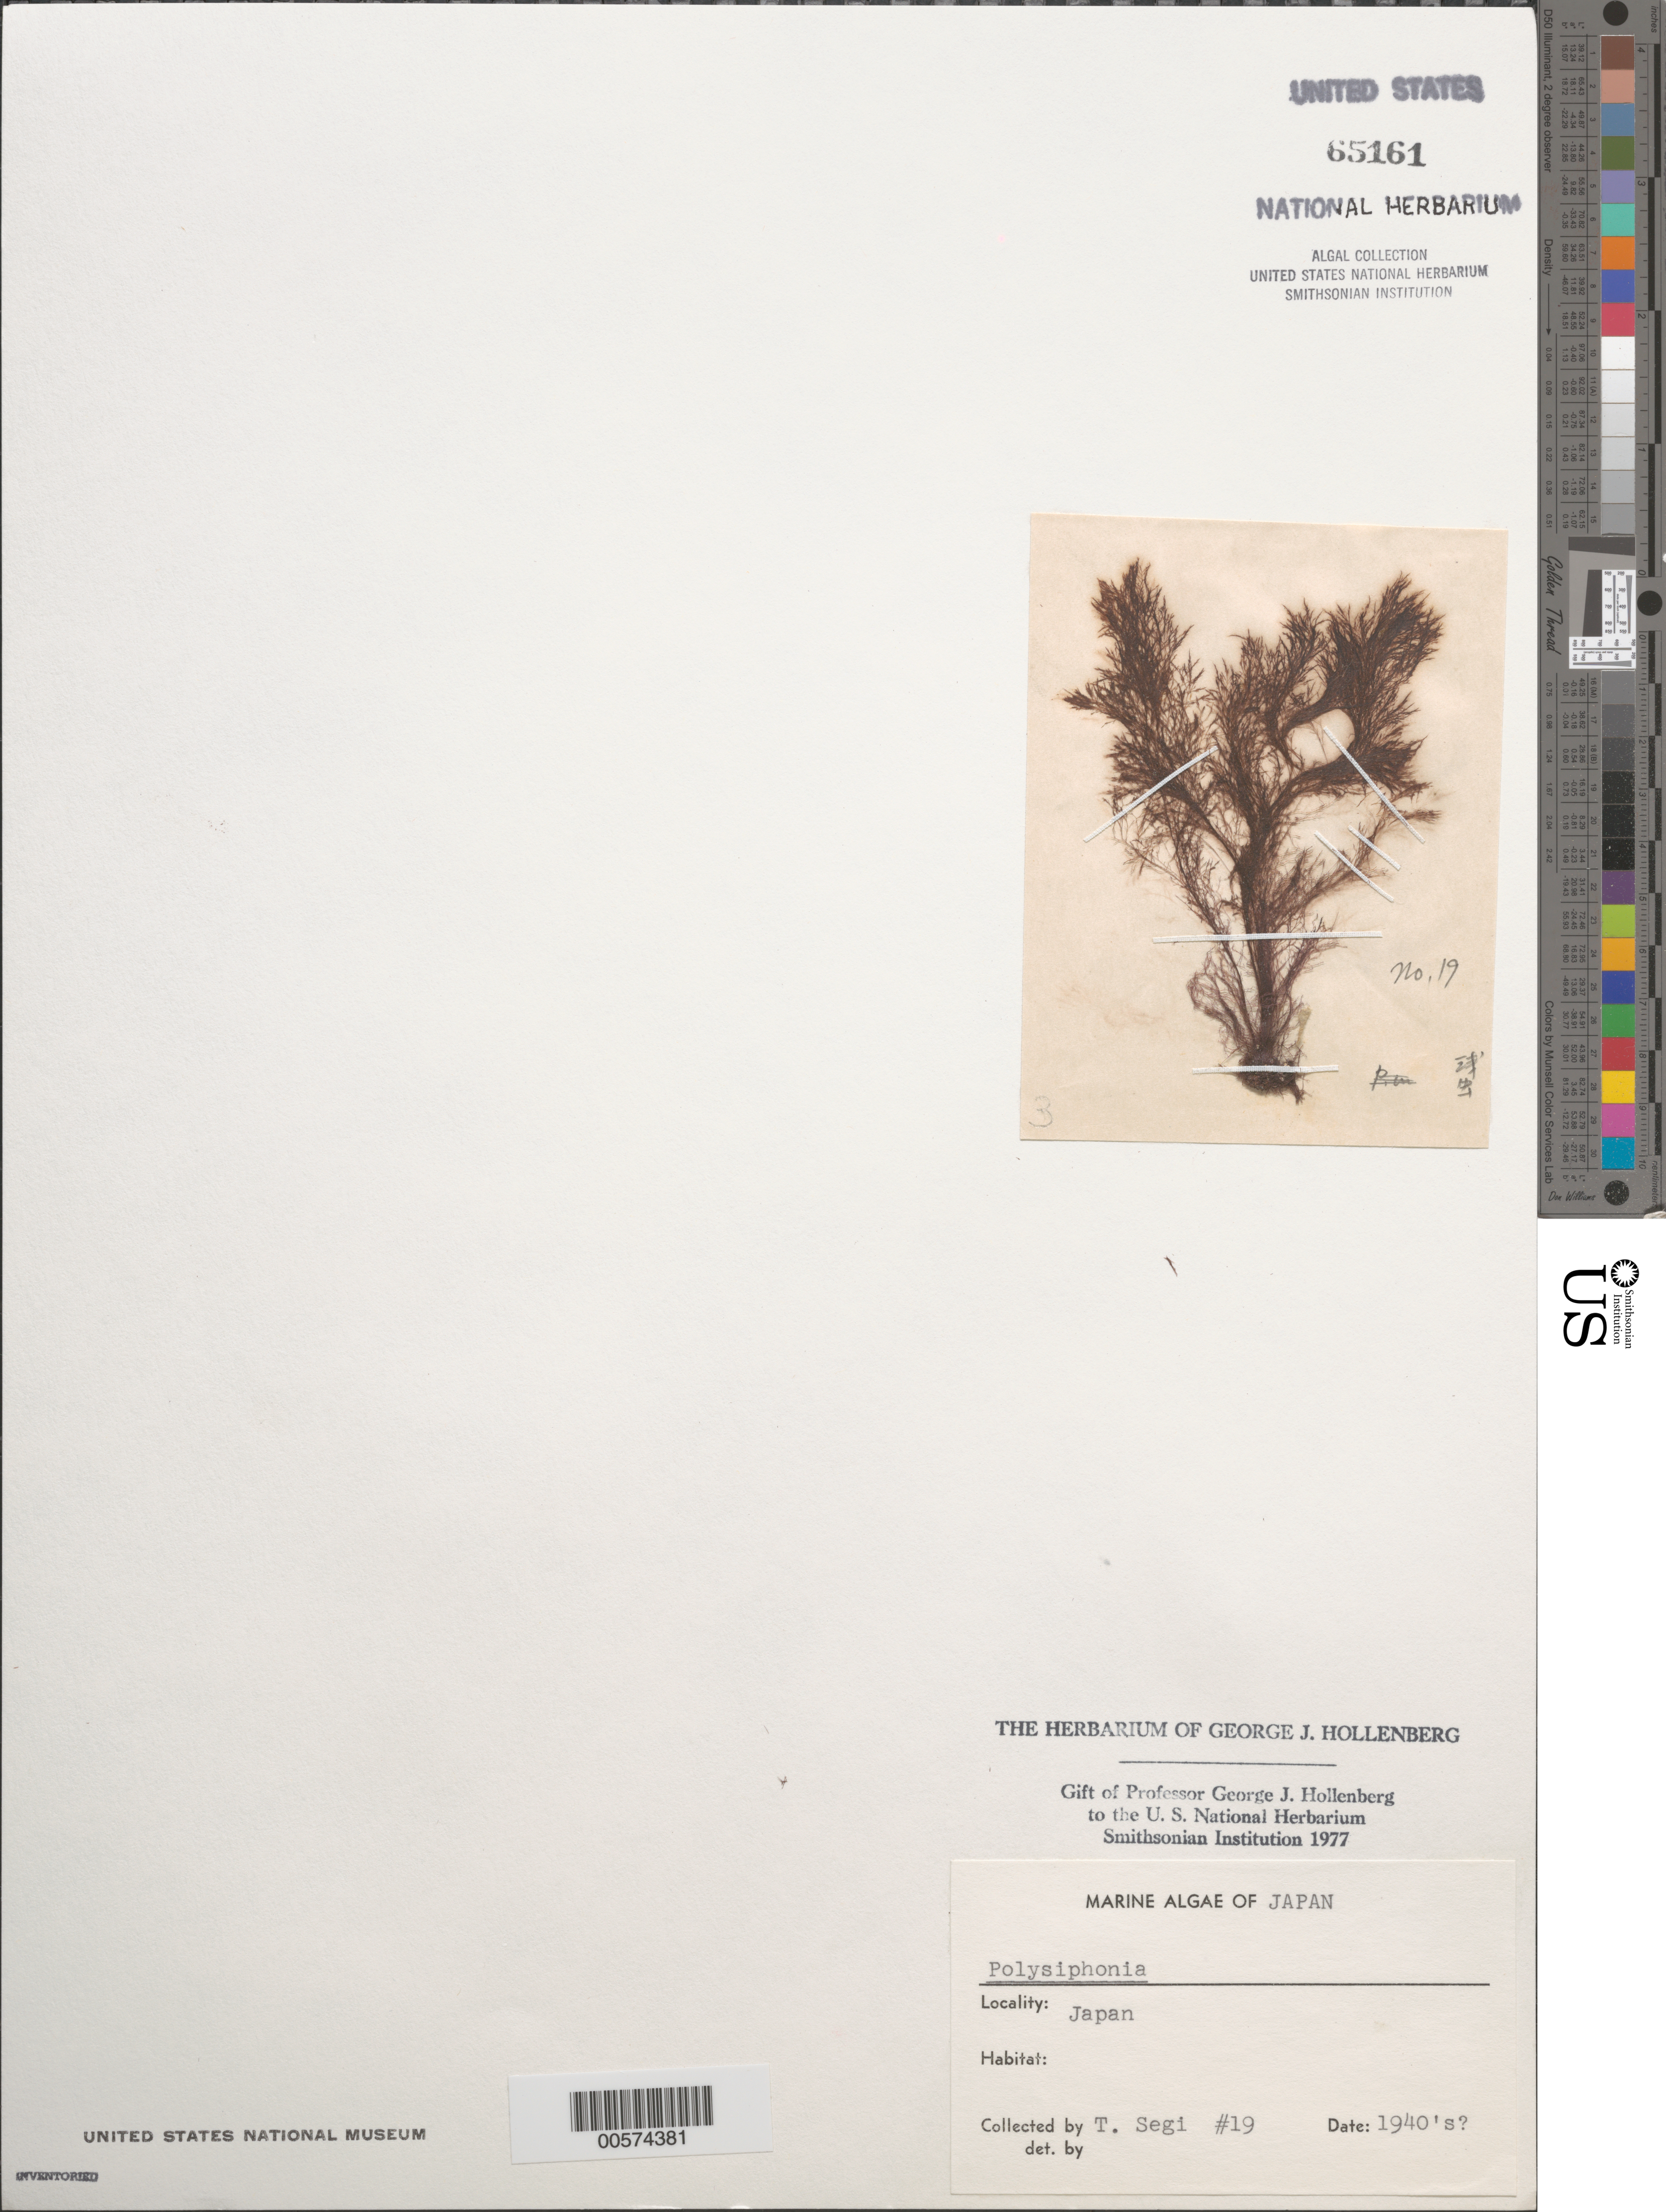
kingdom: Plantae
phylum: Rhodophyta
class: Florideophyceae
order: Ceramiales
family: Rhodomelaceae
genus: Polysiphonia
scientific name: Polysiphonia sp.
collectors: T. Segi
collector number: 19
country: Japan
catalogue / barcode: US 65161